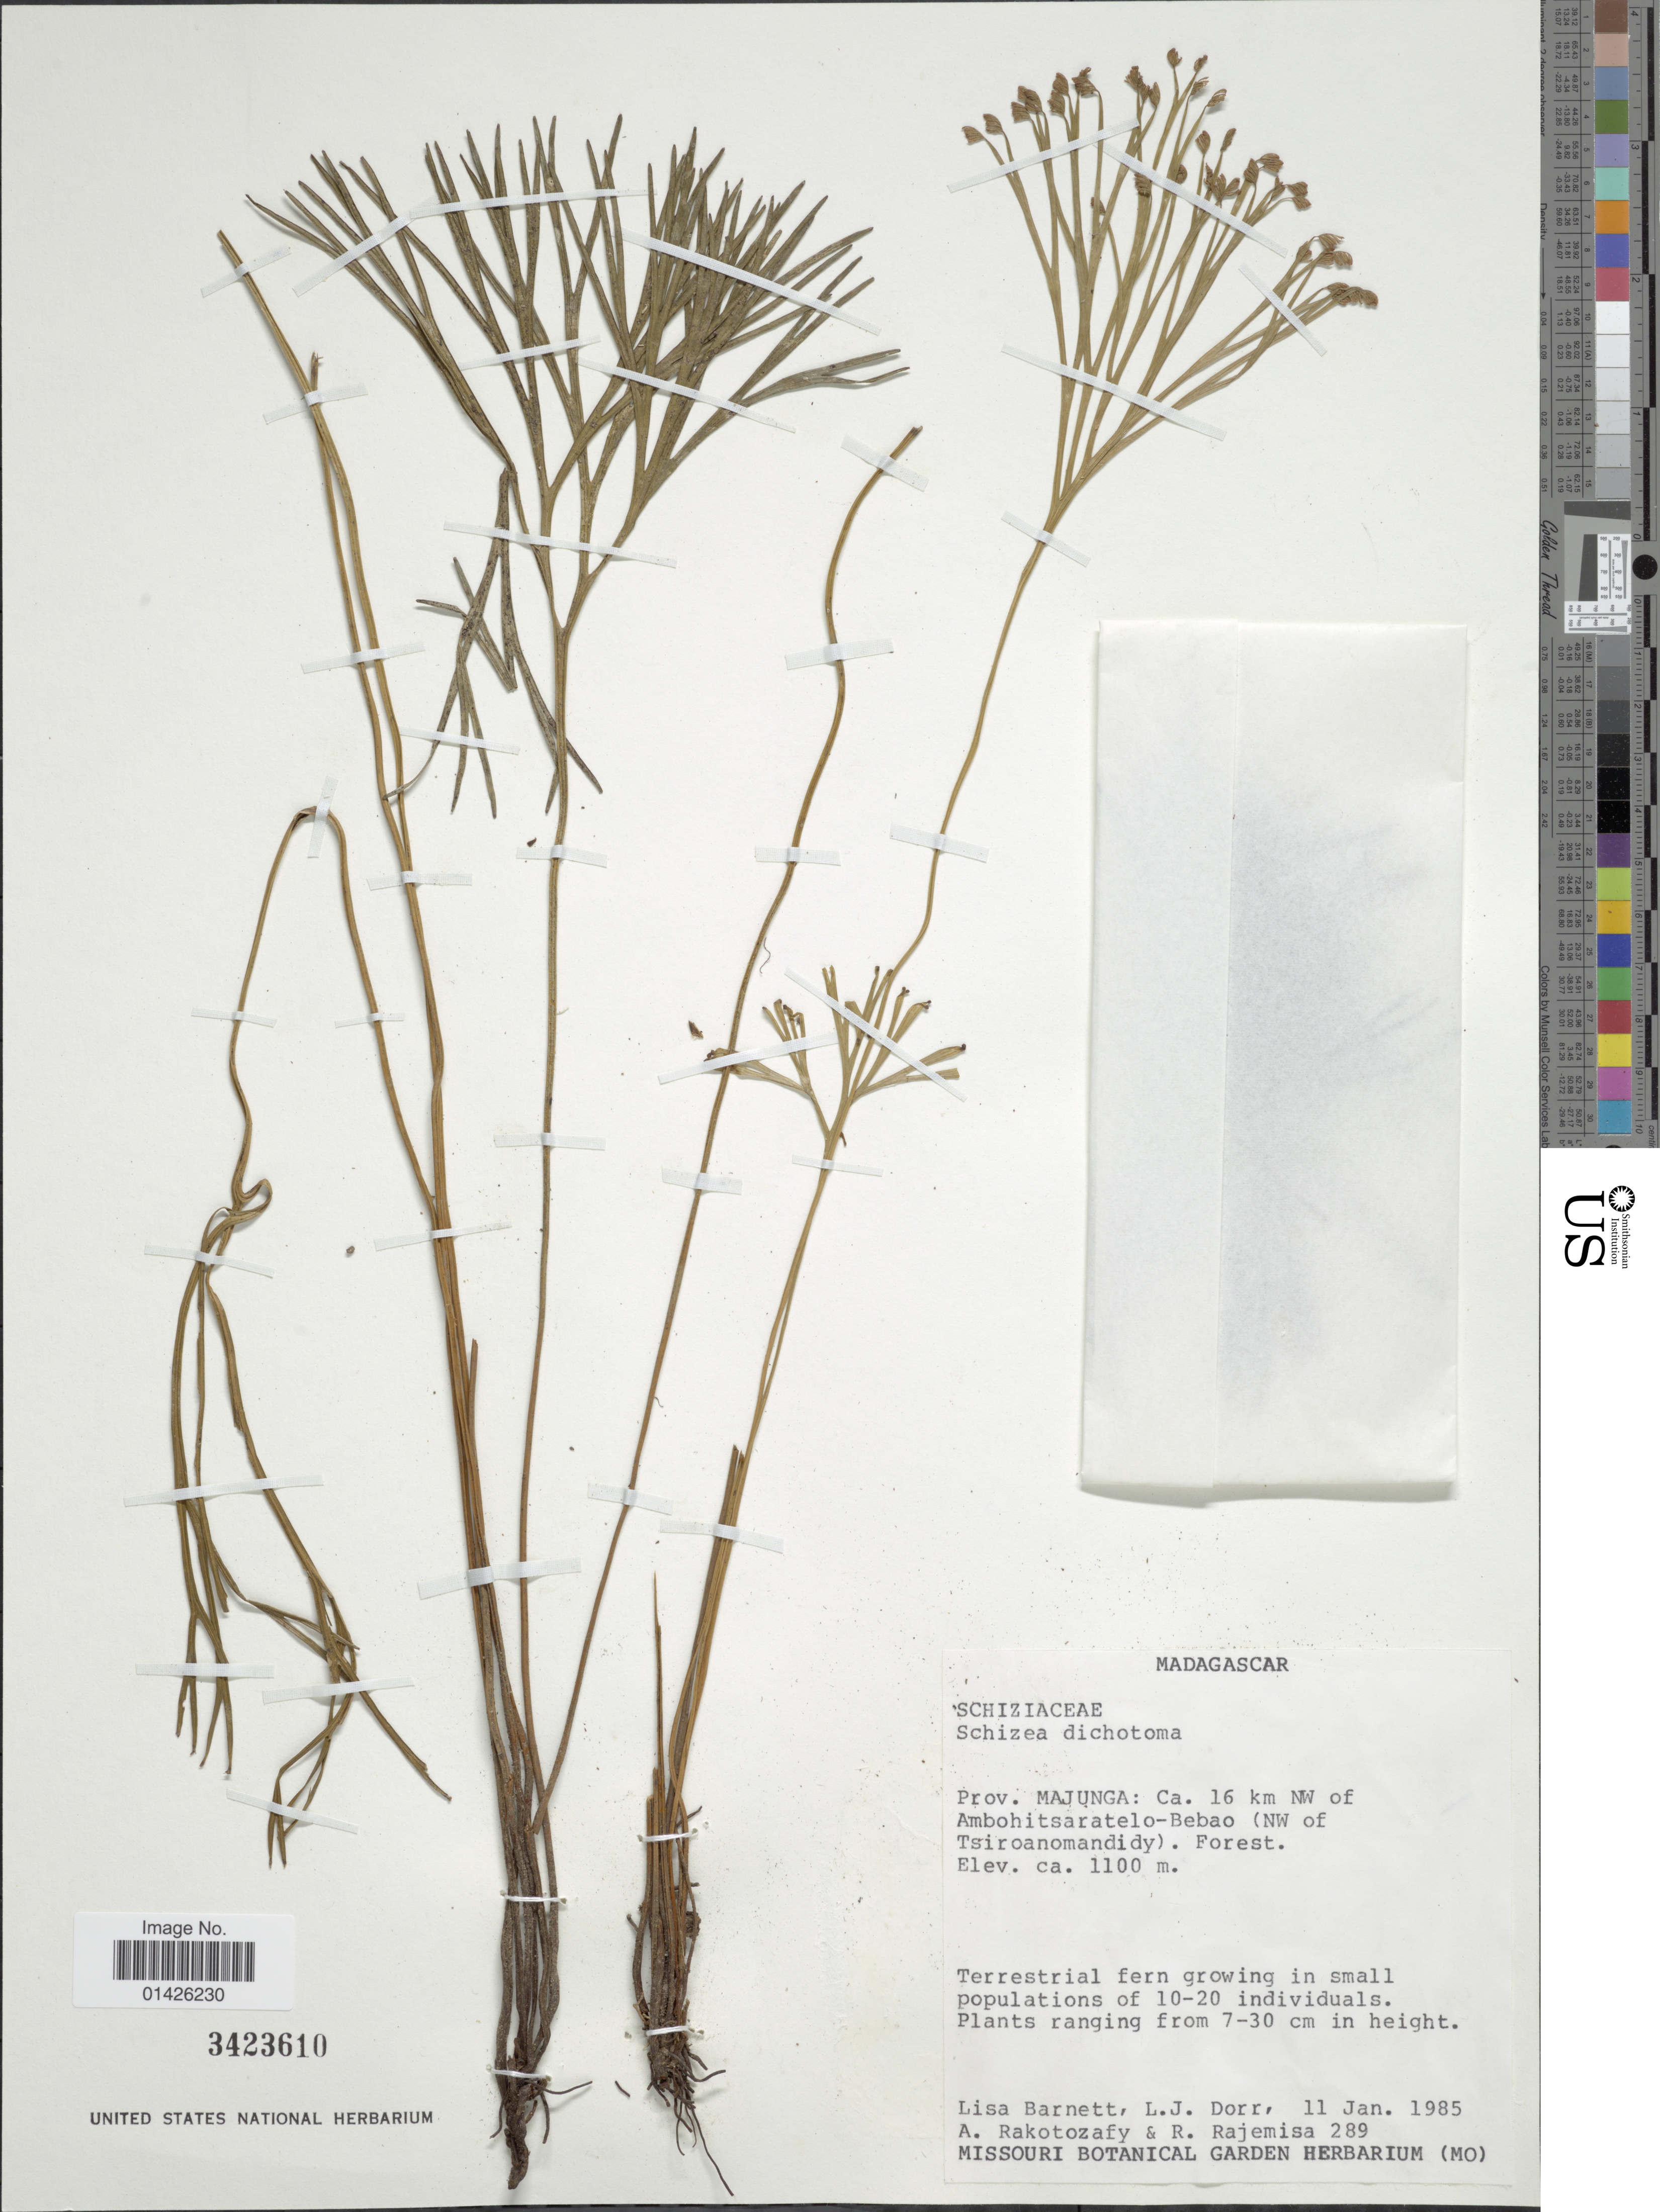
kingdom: Plantae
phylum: Tracheophyta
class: Polypodiopsida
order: Schizaeales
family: Schizaeaceae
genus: Schizaea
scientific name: Schizaea dichotoma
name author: (L.) J. Sm.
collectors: L. C. Barnett, L. J. Dorr, A. Rakotozafy & R. Rajemisa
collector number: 289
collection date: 1985-01-11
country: Madagascar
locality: Prov. Majunga: Ca. 16 km NW of Ambohitsaratelo-Bebao (NW of Tsiroanomandidy)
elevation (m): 1100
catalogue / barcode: US 3423610